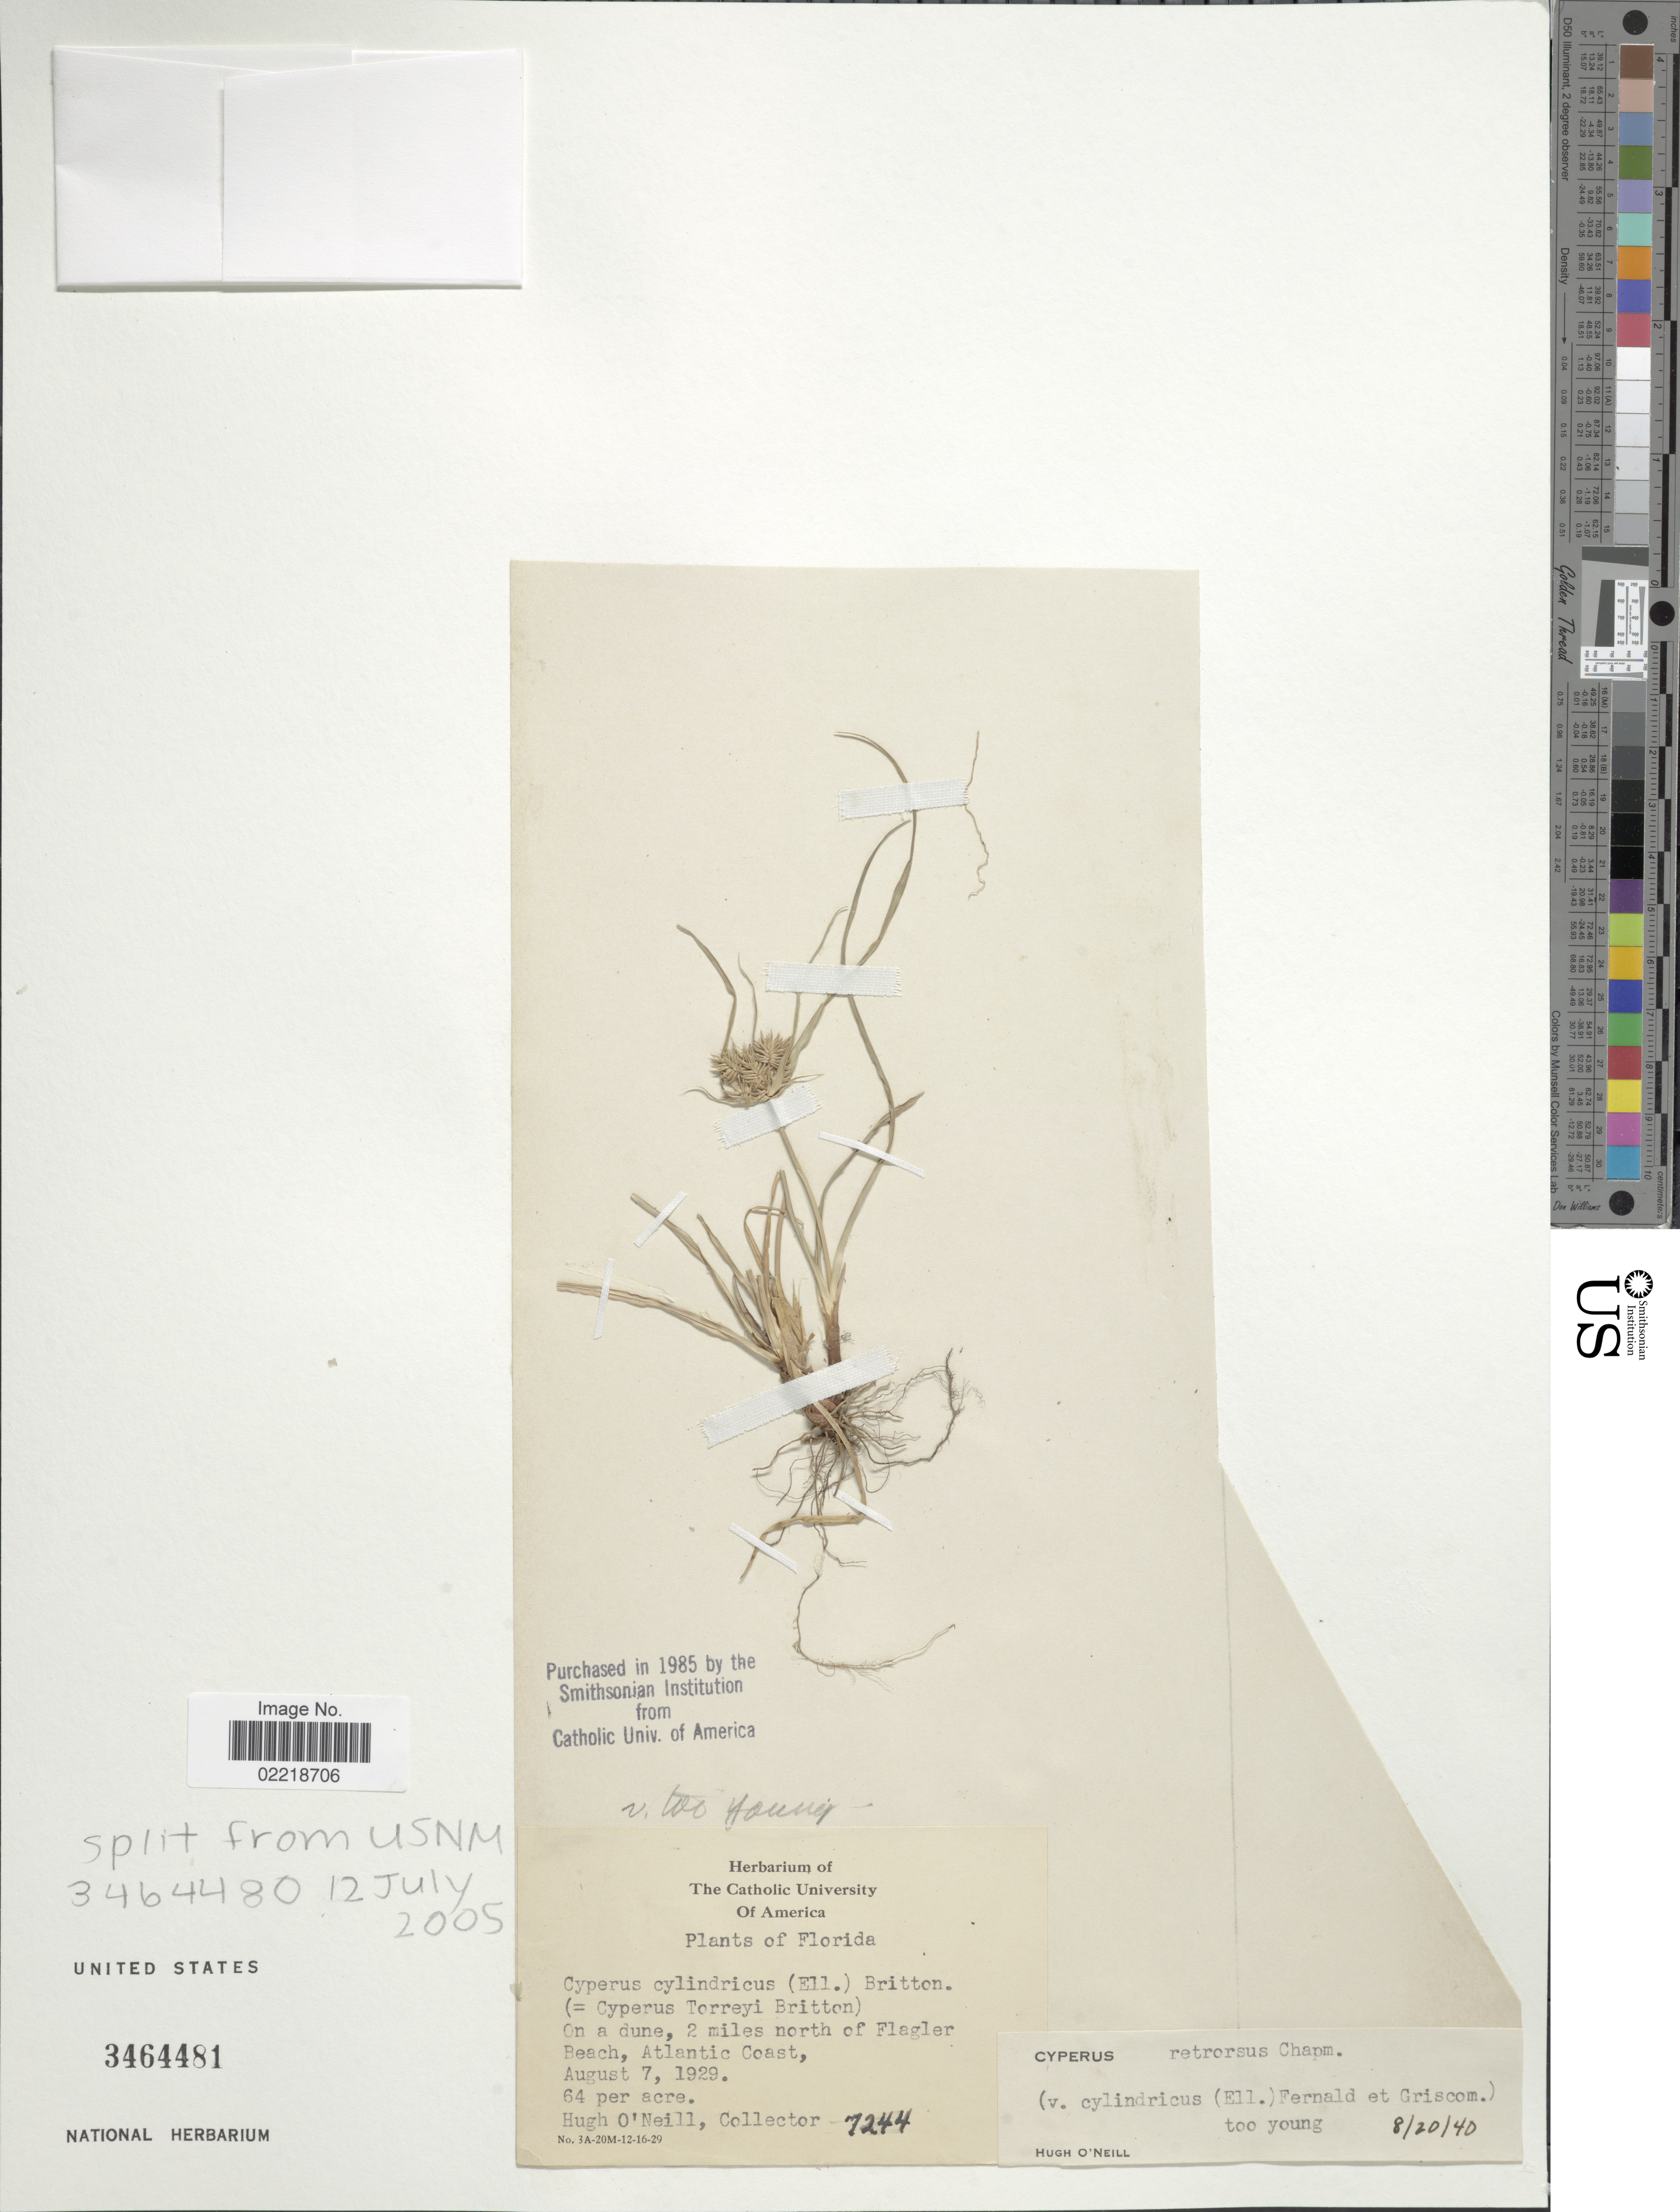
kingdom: Plantae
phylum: Tracheophyta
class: Liliopsida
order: Poales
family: Cyperaceae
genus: Cyperus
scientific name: Cyperus retrorsus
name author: Chapm.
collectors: H. O'Neill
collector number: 7244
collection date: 1929-08-07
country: United States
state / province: Florida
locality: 2 miles north of Flagler Beach, Atlantic Coast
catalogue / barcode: US 3464481